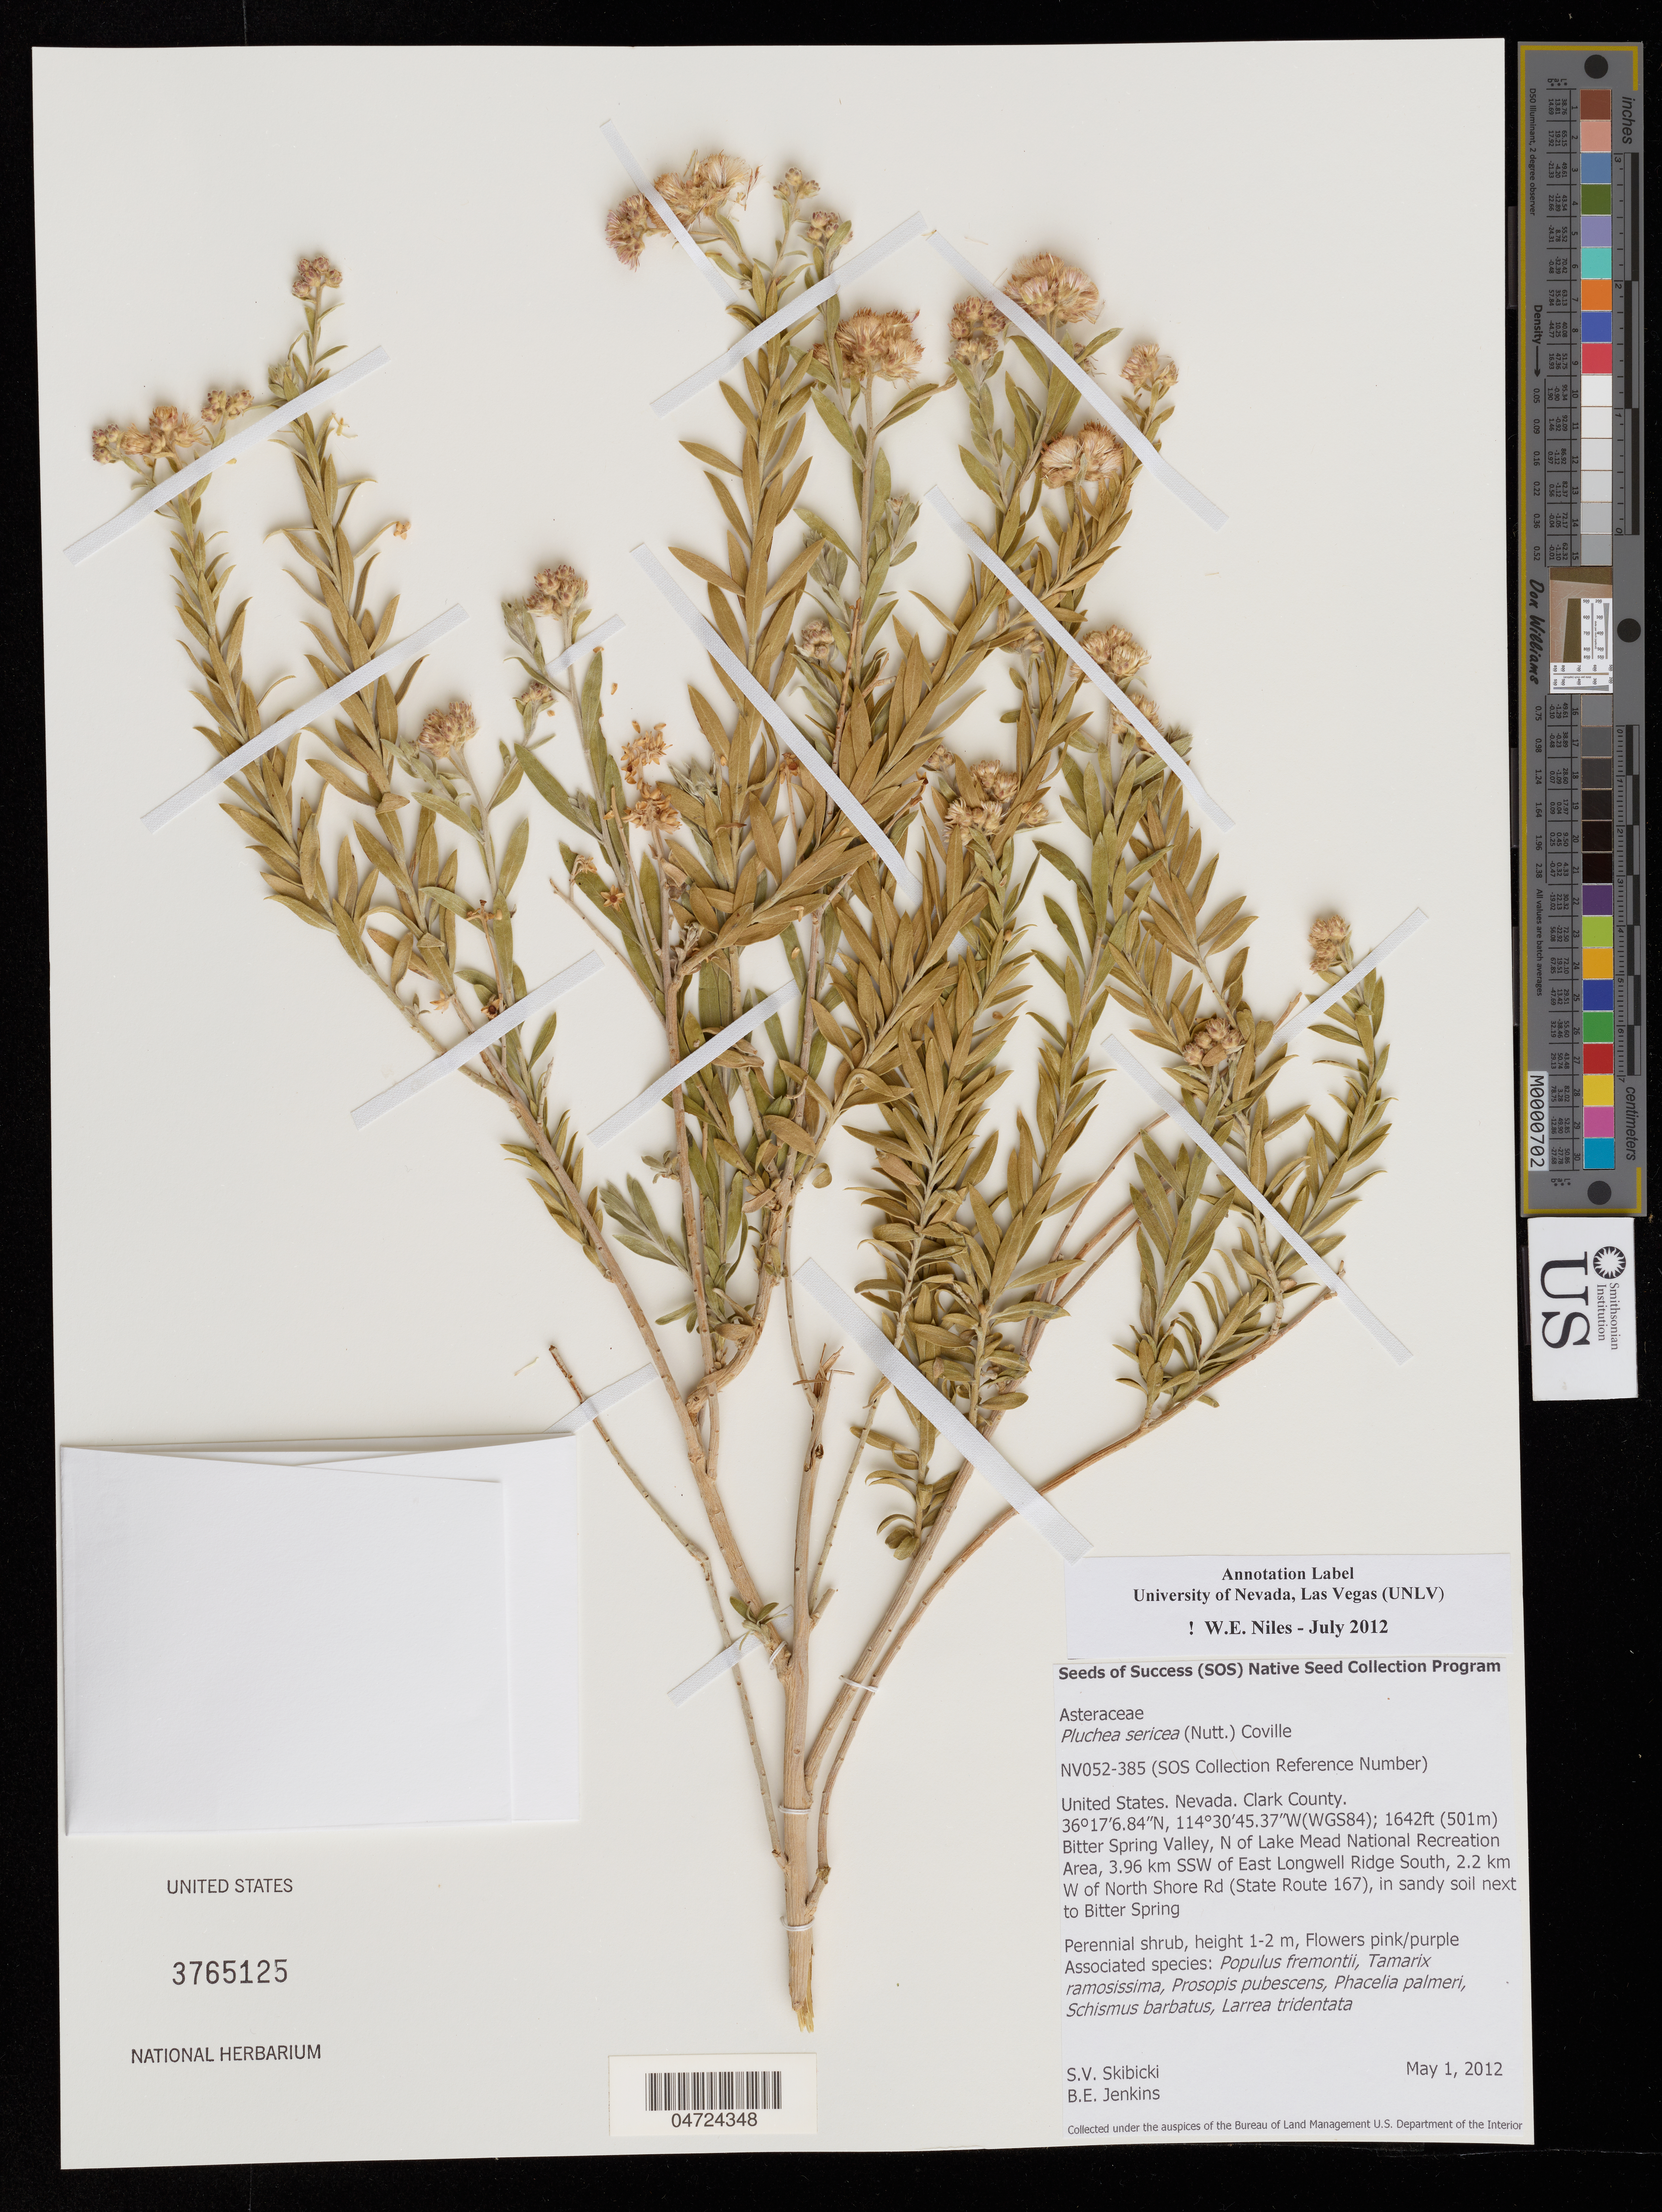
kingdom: Plantae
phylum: Tracheophyta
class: Magnoliopsida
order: Asterales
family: Asteraceae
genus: Pluchea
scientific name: Pluchea sericea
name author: (Nutt.) Coville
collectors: S. Skibicki & B. Jenkins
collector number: NV052-385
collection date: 2012-05-01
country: United States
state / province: Nevada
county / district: Clark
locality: Clark County. Bitter Spring Valley, N of Lake Mead National Recreation Area, 3.96 km SSW of East Longwell Ridge South, 2.2 km W of North Shore Rd (State Route 167), in sandy soil next to Bitter Spring.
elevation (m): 500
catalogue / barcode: US 3765125